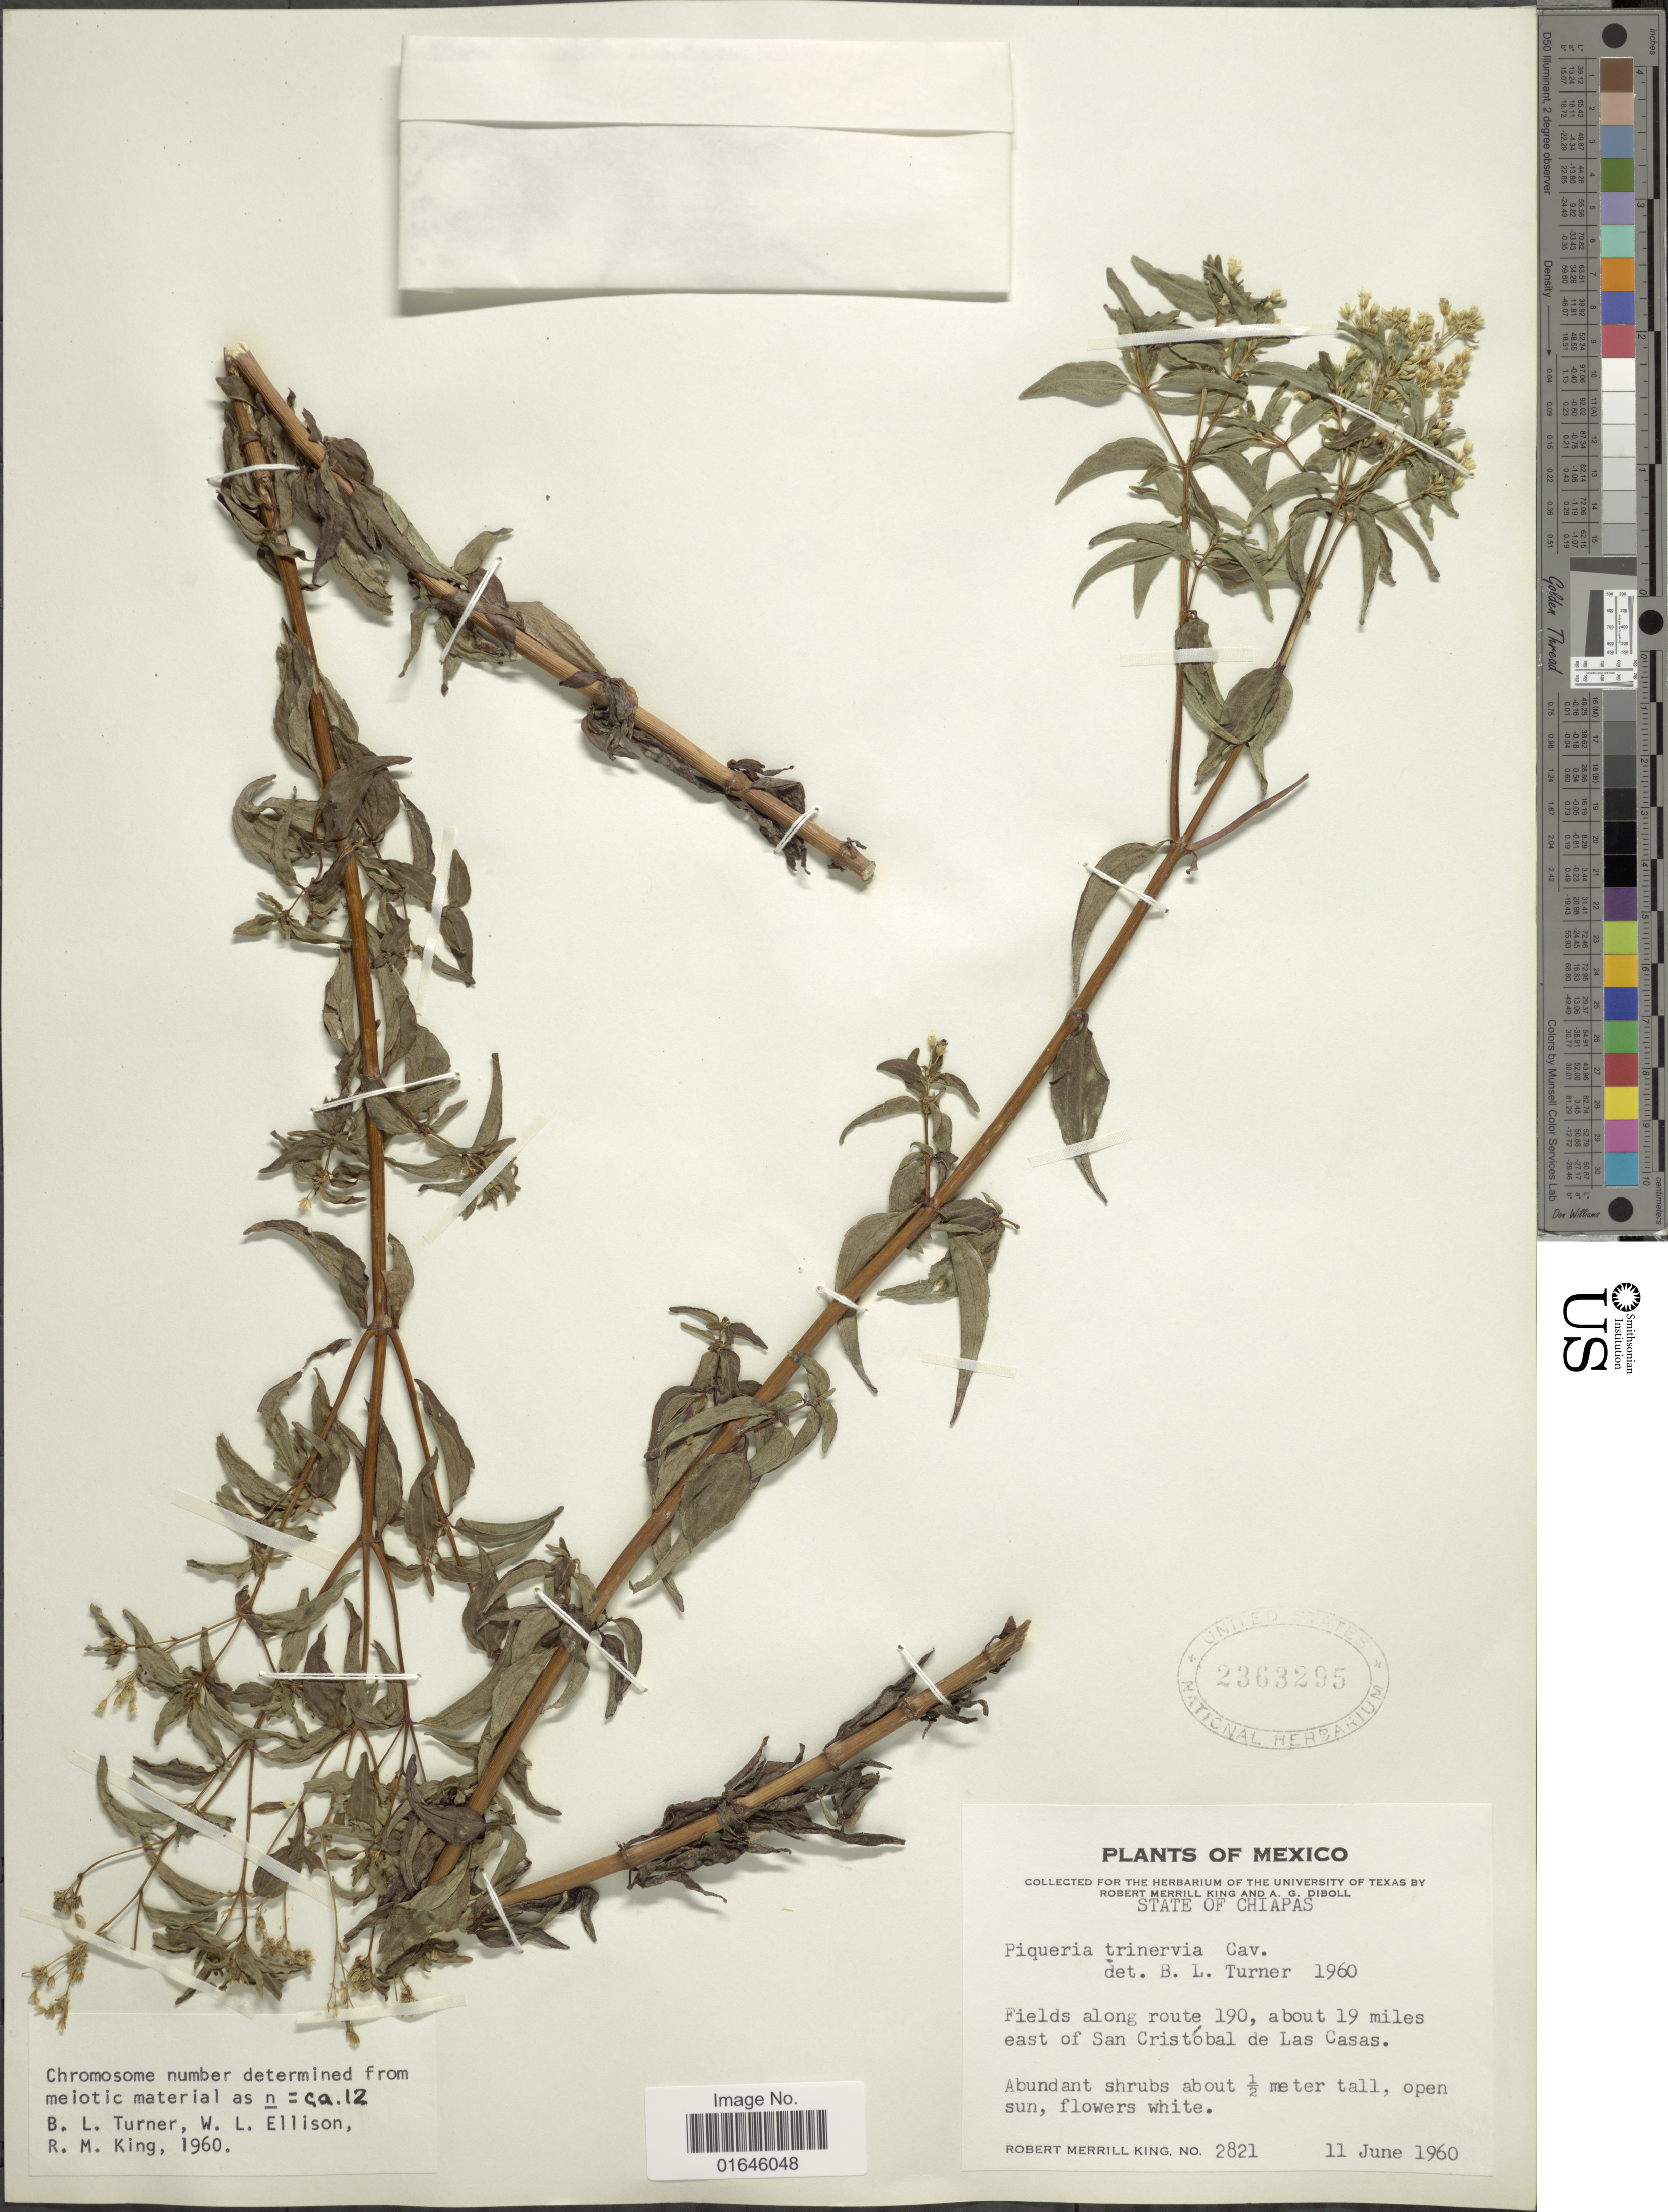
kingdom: Plantae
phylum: Tracheophyta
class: Magnoliopsida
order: Asterales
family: Asteraceae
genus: Piqueria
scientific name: Piqueria trinervia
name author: Cav.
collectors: R. M. King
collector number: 2821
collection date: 1960-06-11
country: Mexico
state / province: Chiapas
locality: Fields along route 190, about 19 miles east of San Cristobal de Las Casas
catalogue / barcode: US 2363295